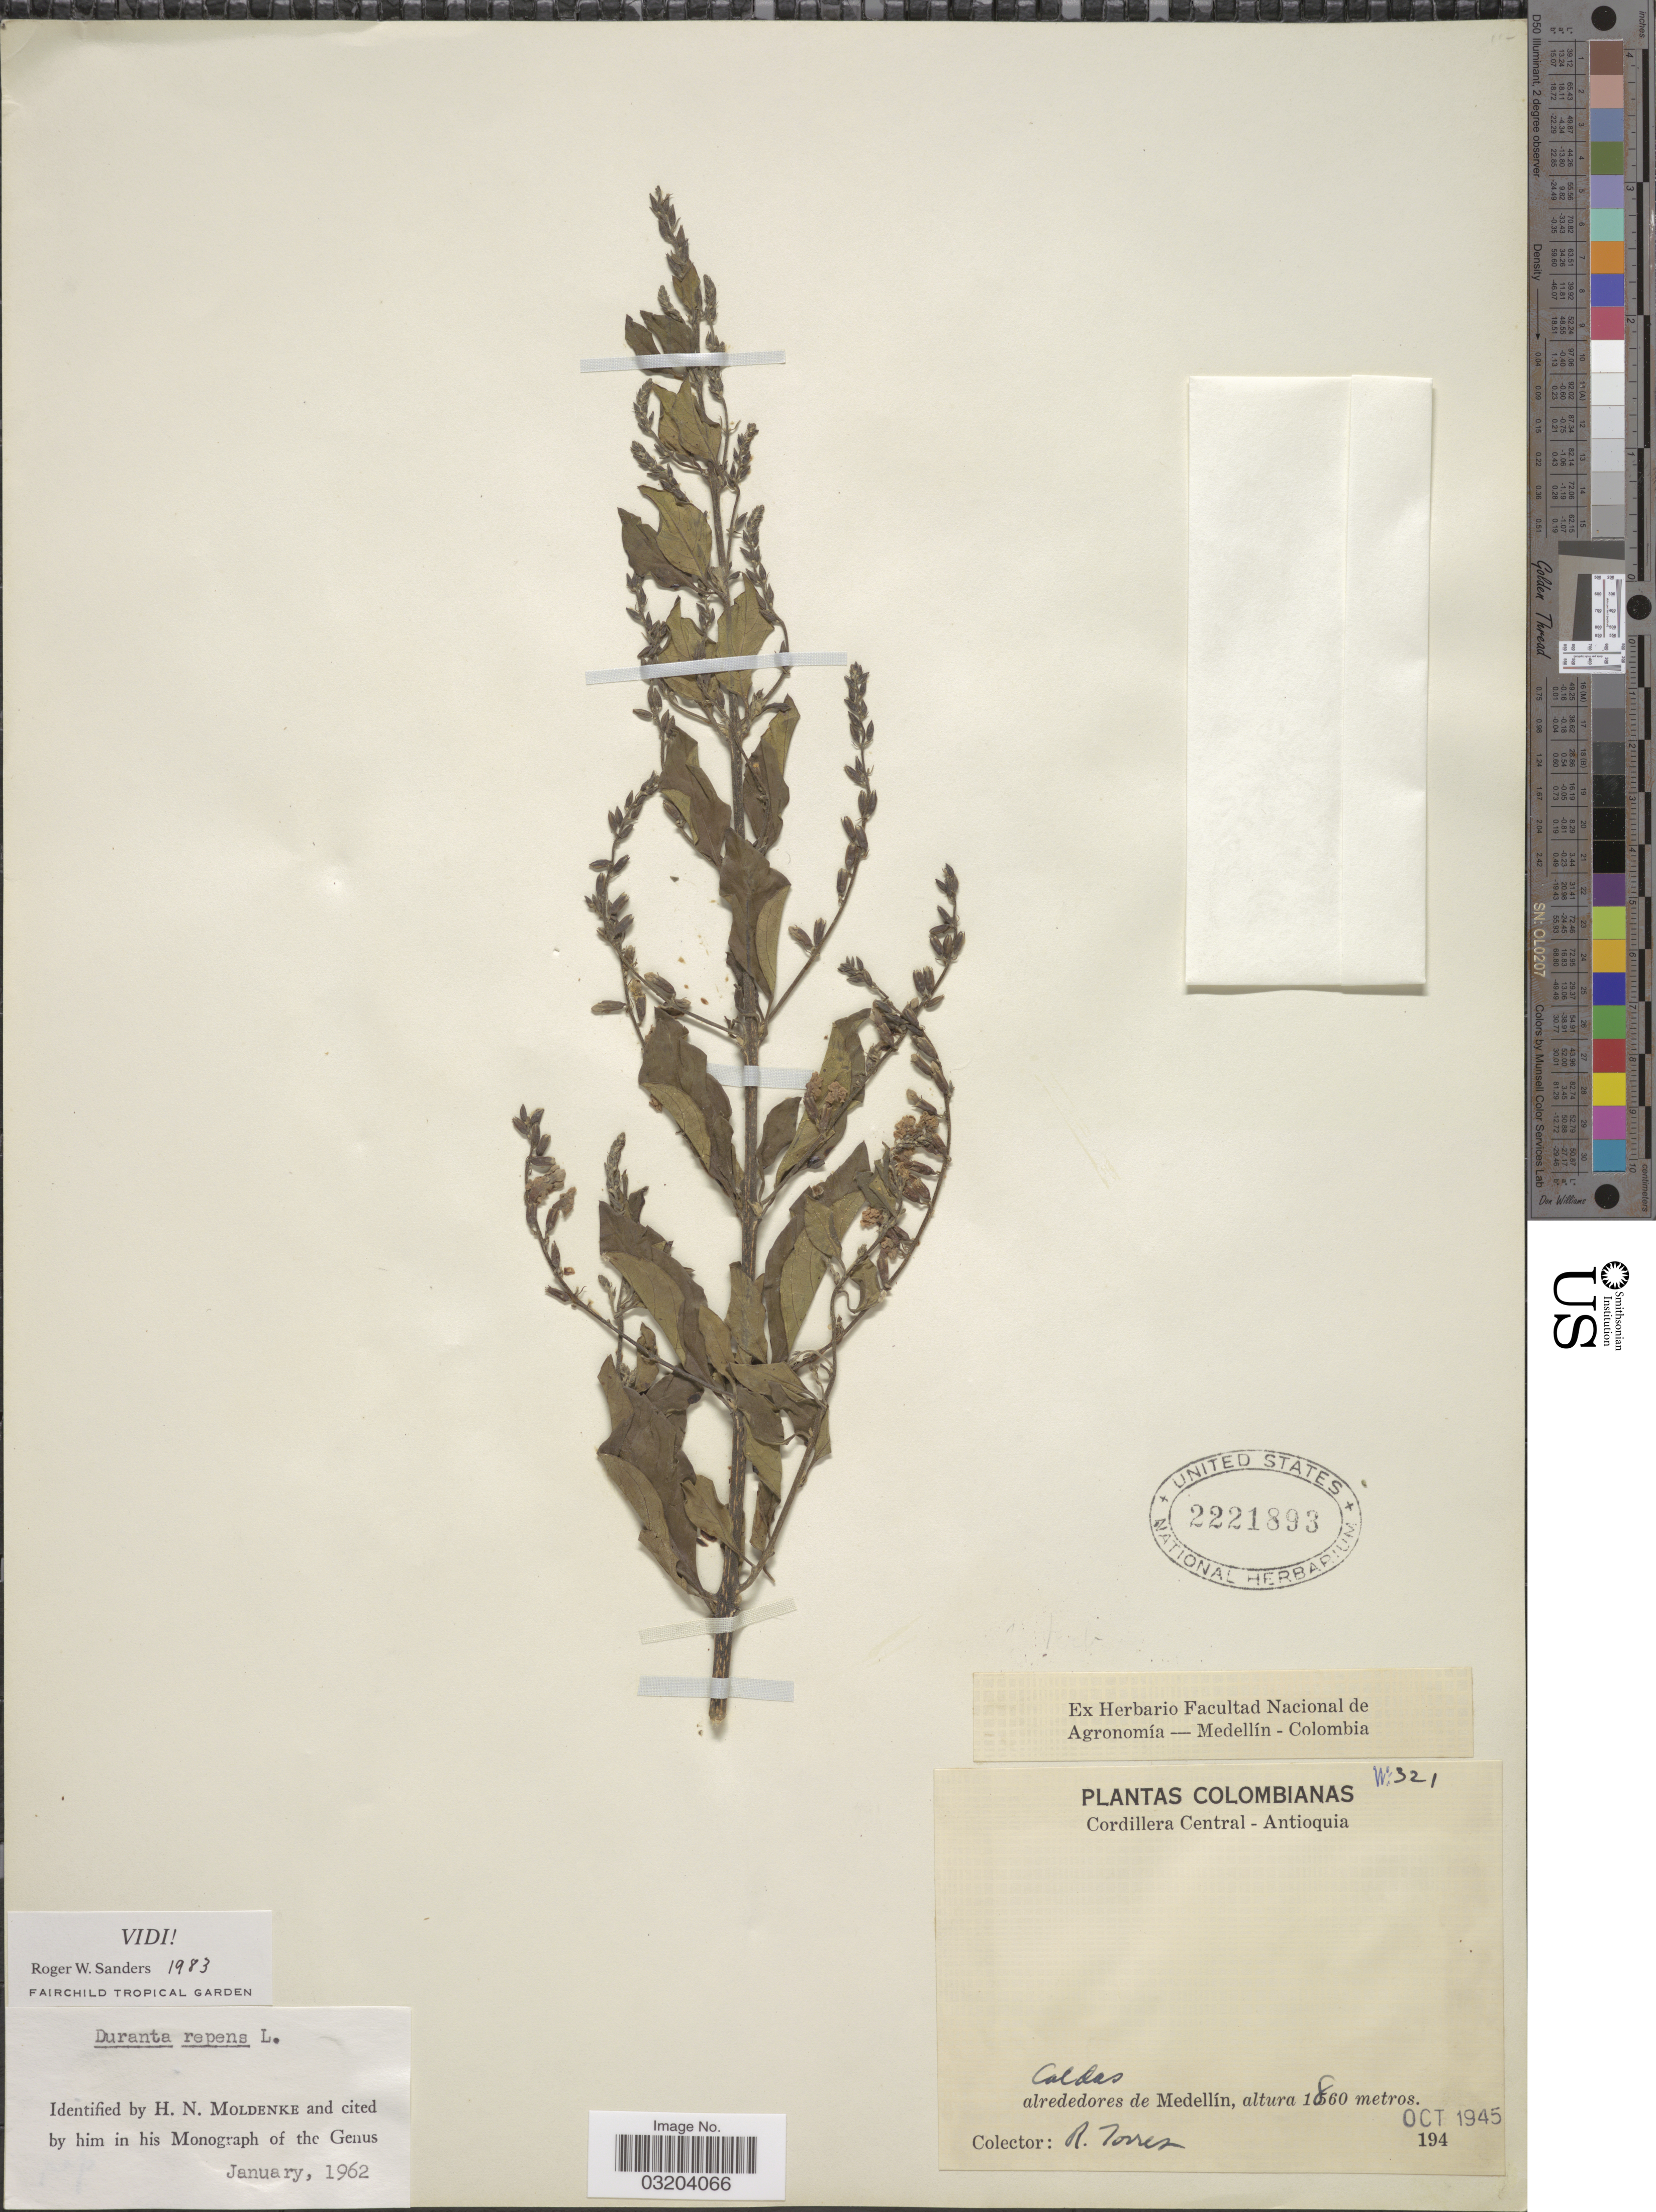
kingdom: Plantae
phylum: Tracheophyta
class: Magnoliopsida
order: Lamiales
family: Verbenaceae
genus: Duranta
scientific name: Duranta erecta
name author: L.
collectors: R. Torres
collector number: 321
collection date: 1945-10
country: Colombia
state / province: Caldas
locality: Cordillera Central - Antioquia. Alrededores de Medellín.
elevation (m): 1860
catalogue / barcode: US 2221893